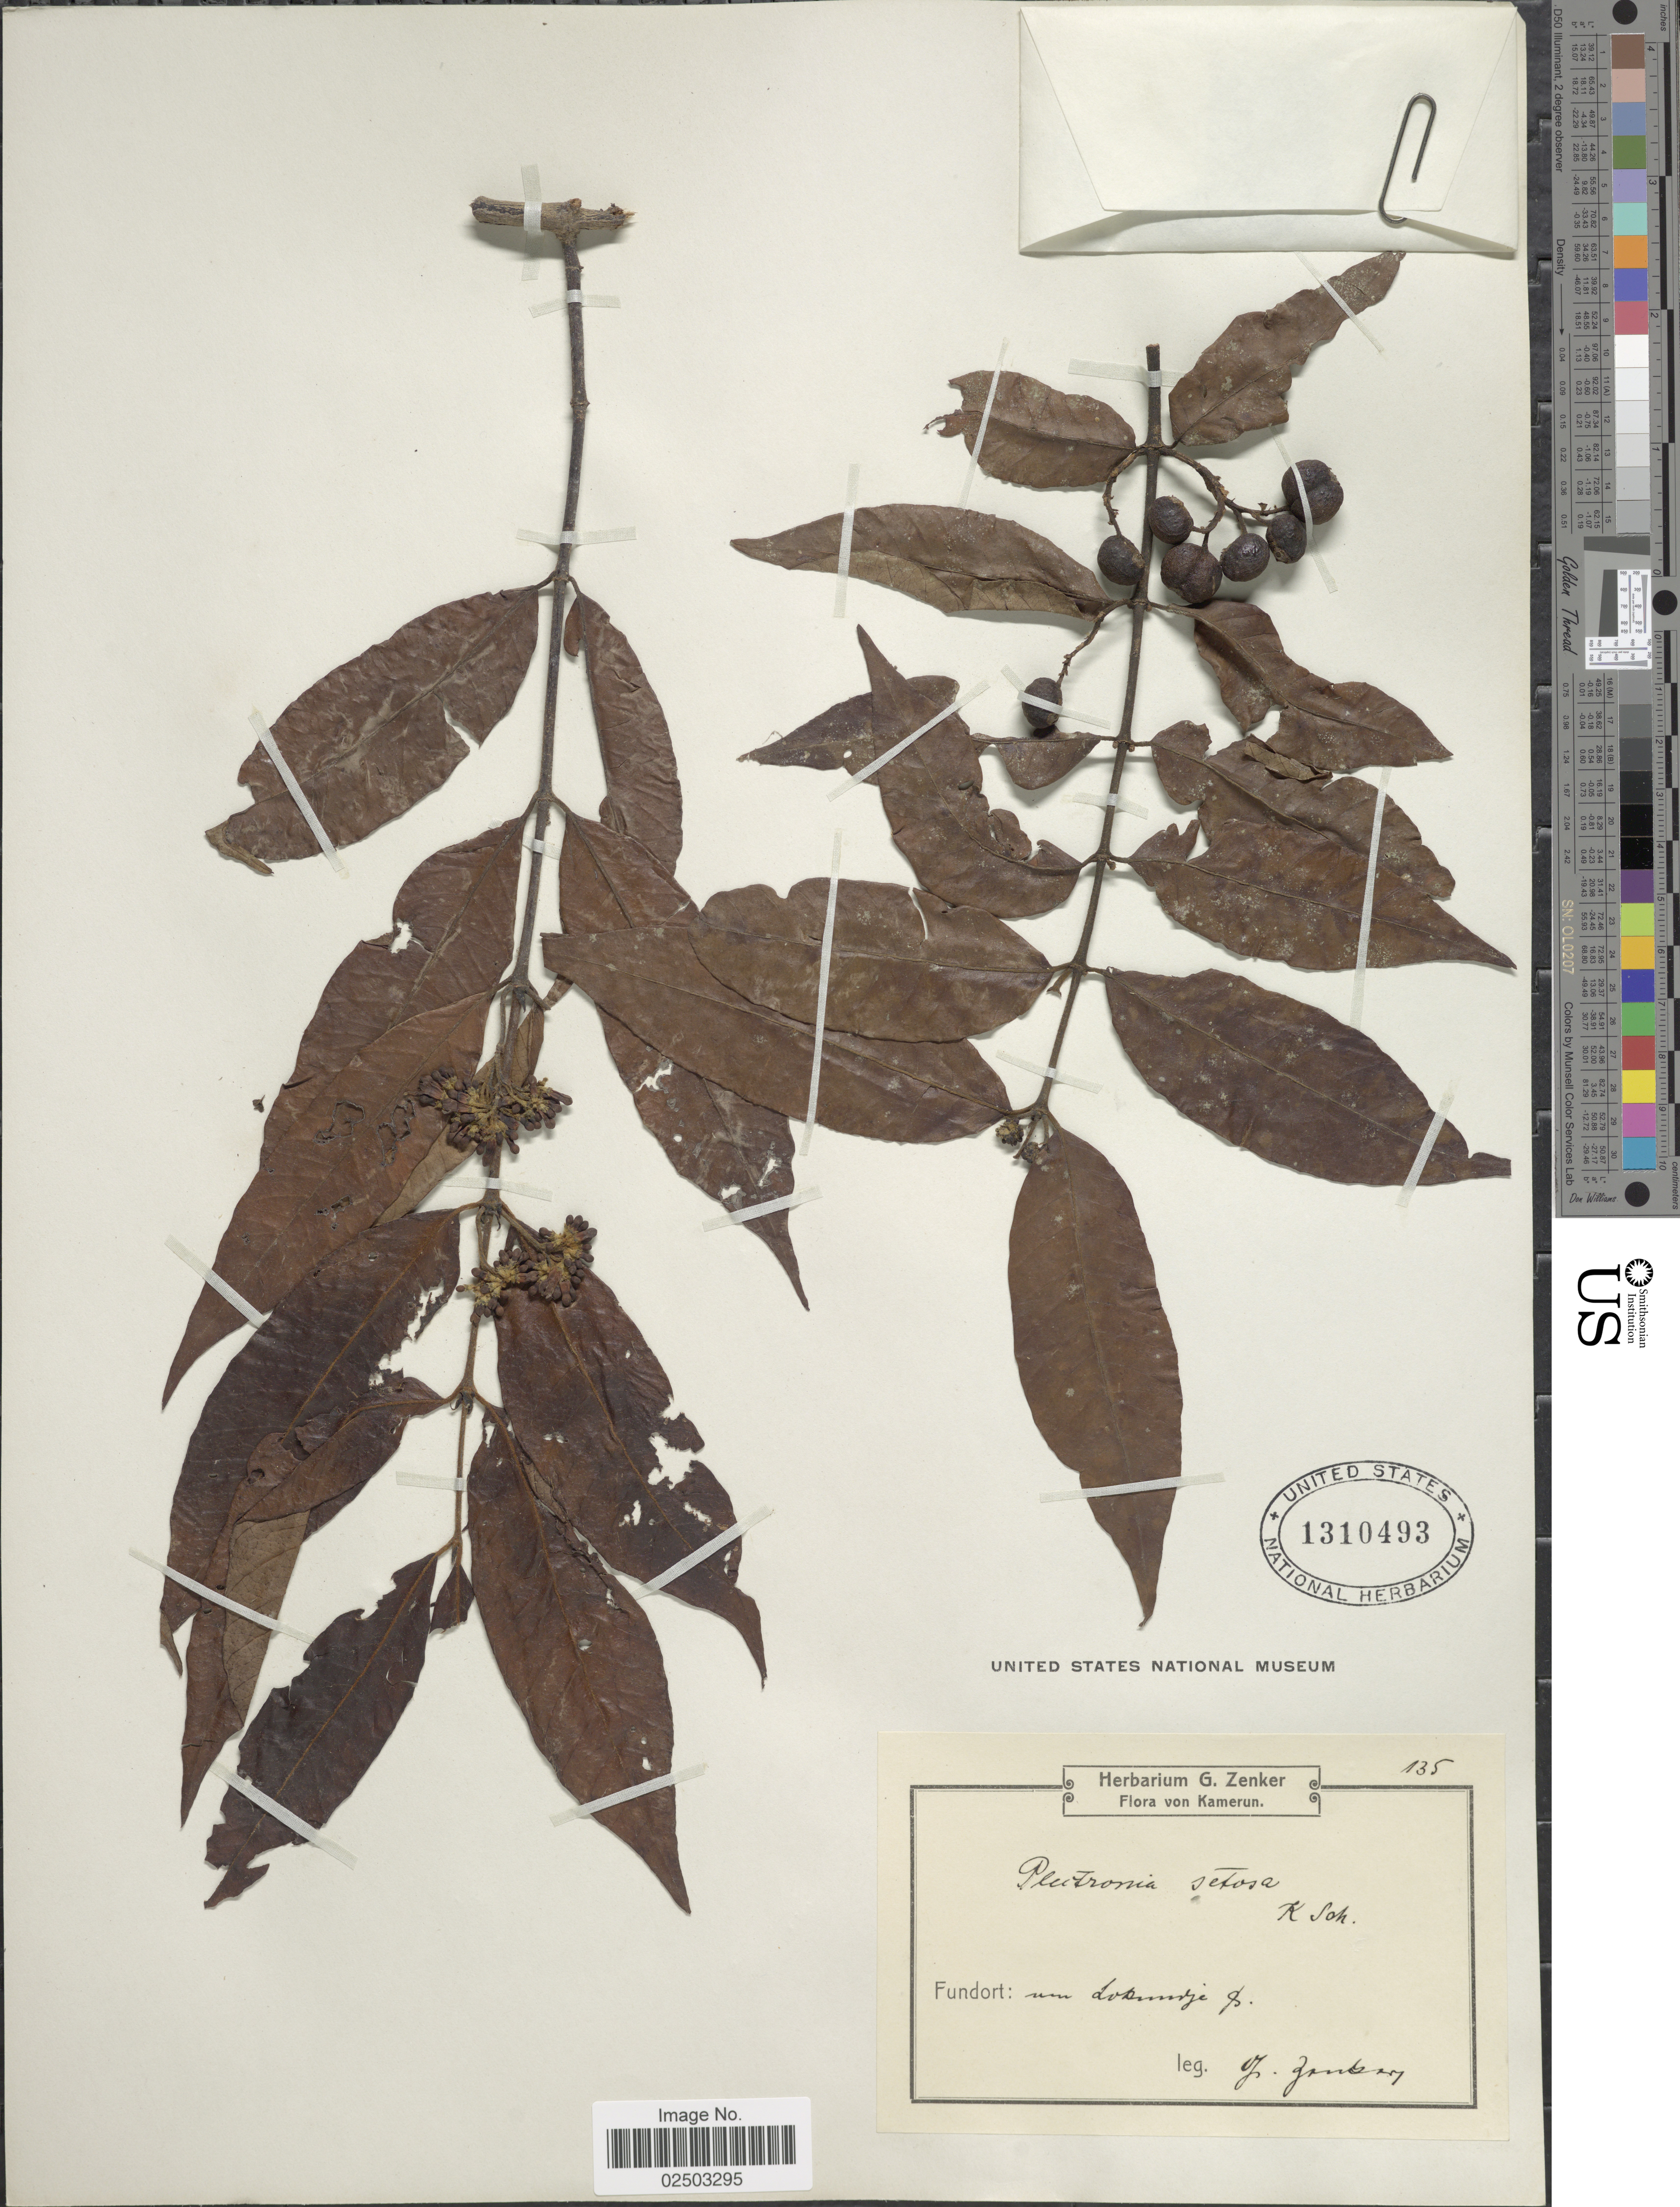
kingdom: Plantae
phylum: Tracheophyta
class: Magnoliopsida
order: Gentianales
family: Rubiaceae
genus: Canthium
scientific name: Canthium setosum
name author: Hiern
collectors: G. A. Zenker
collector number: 135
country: Cameroon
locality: Kamerun, um Lokundje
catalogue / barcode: US 1310493